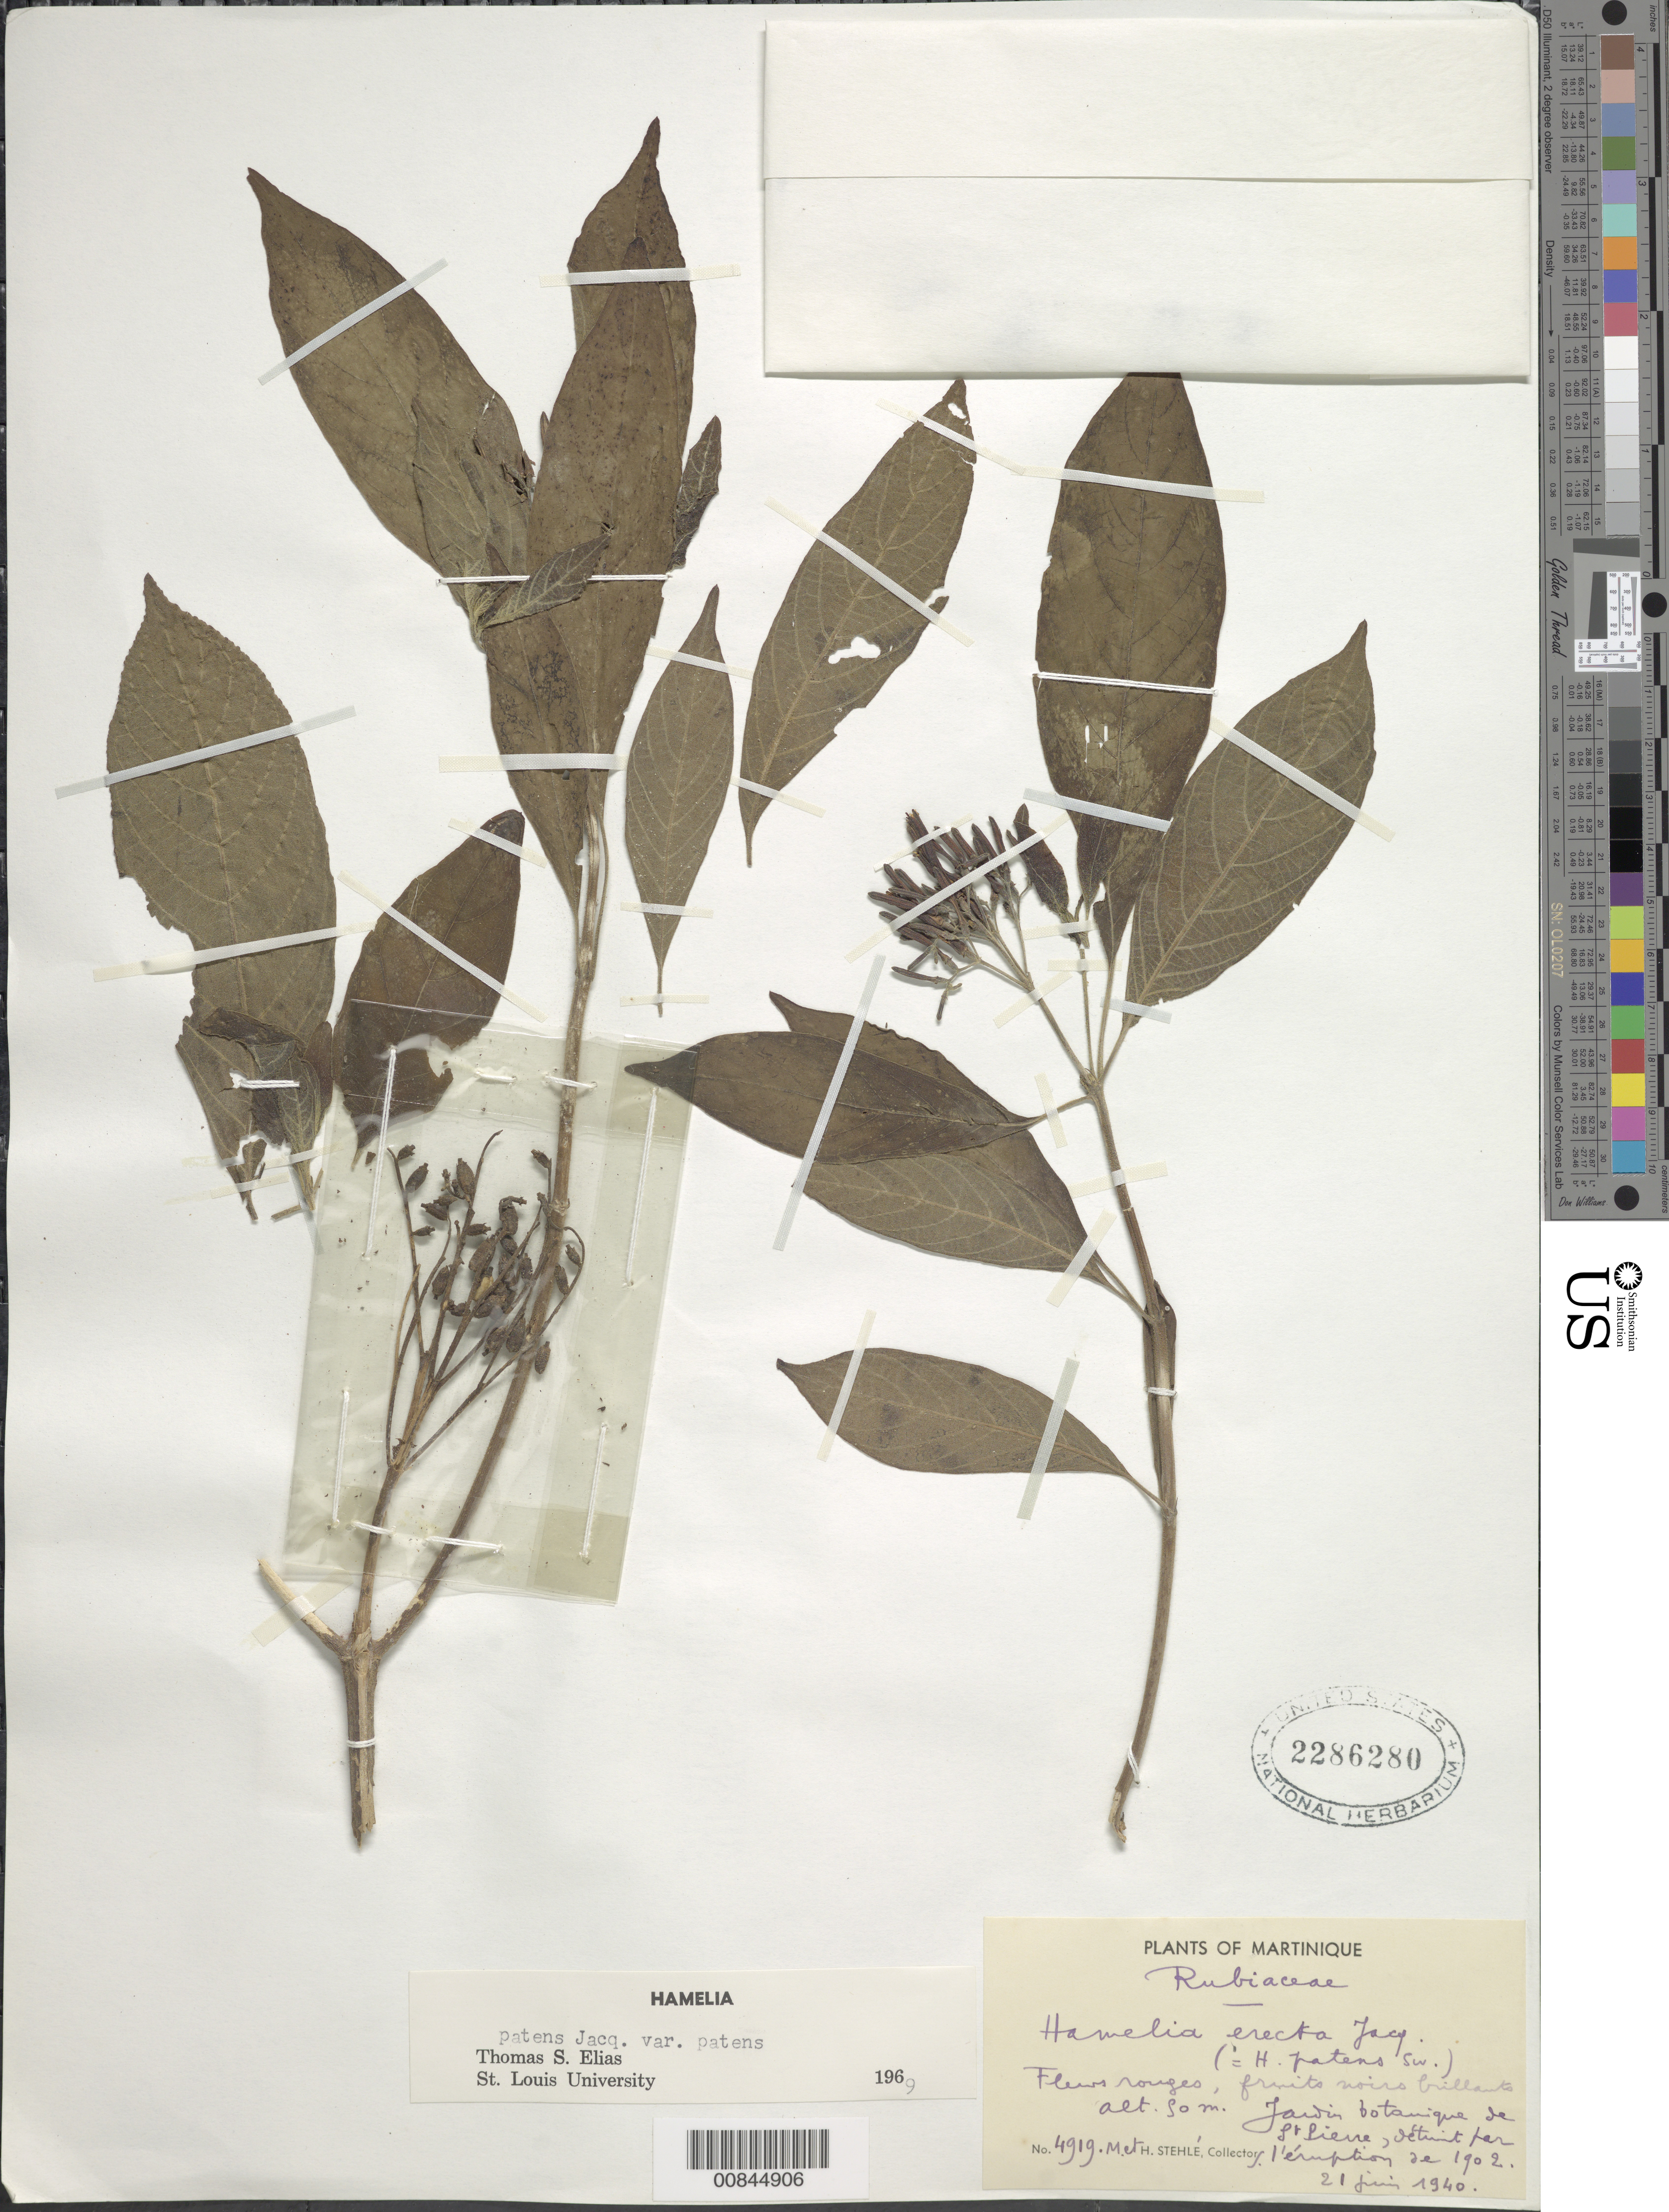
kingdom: Plantae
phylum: Tracheophyta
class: Magnoliopsida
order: Gentianales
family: Rubiaceae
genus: Hamelia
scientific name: Hamelia patens var. patens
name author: Jacq.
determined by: Elias, T. S.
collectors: H. Stehlé & M. Stehlé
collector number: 4919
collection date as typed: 21 Jun 1940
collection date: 1940-06-21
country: Martinique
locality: Jardin botanique de St. Pierre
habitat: Old botanic garden destroyed by eruption of 1902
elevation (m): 80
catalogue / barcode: US 2286280